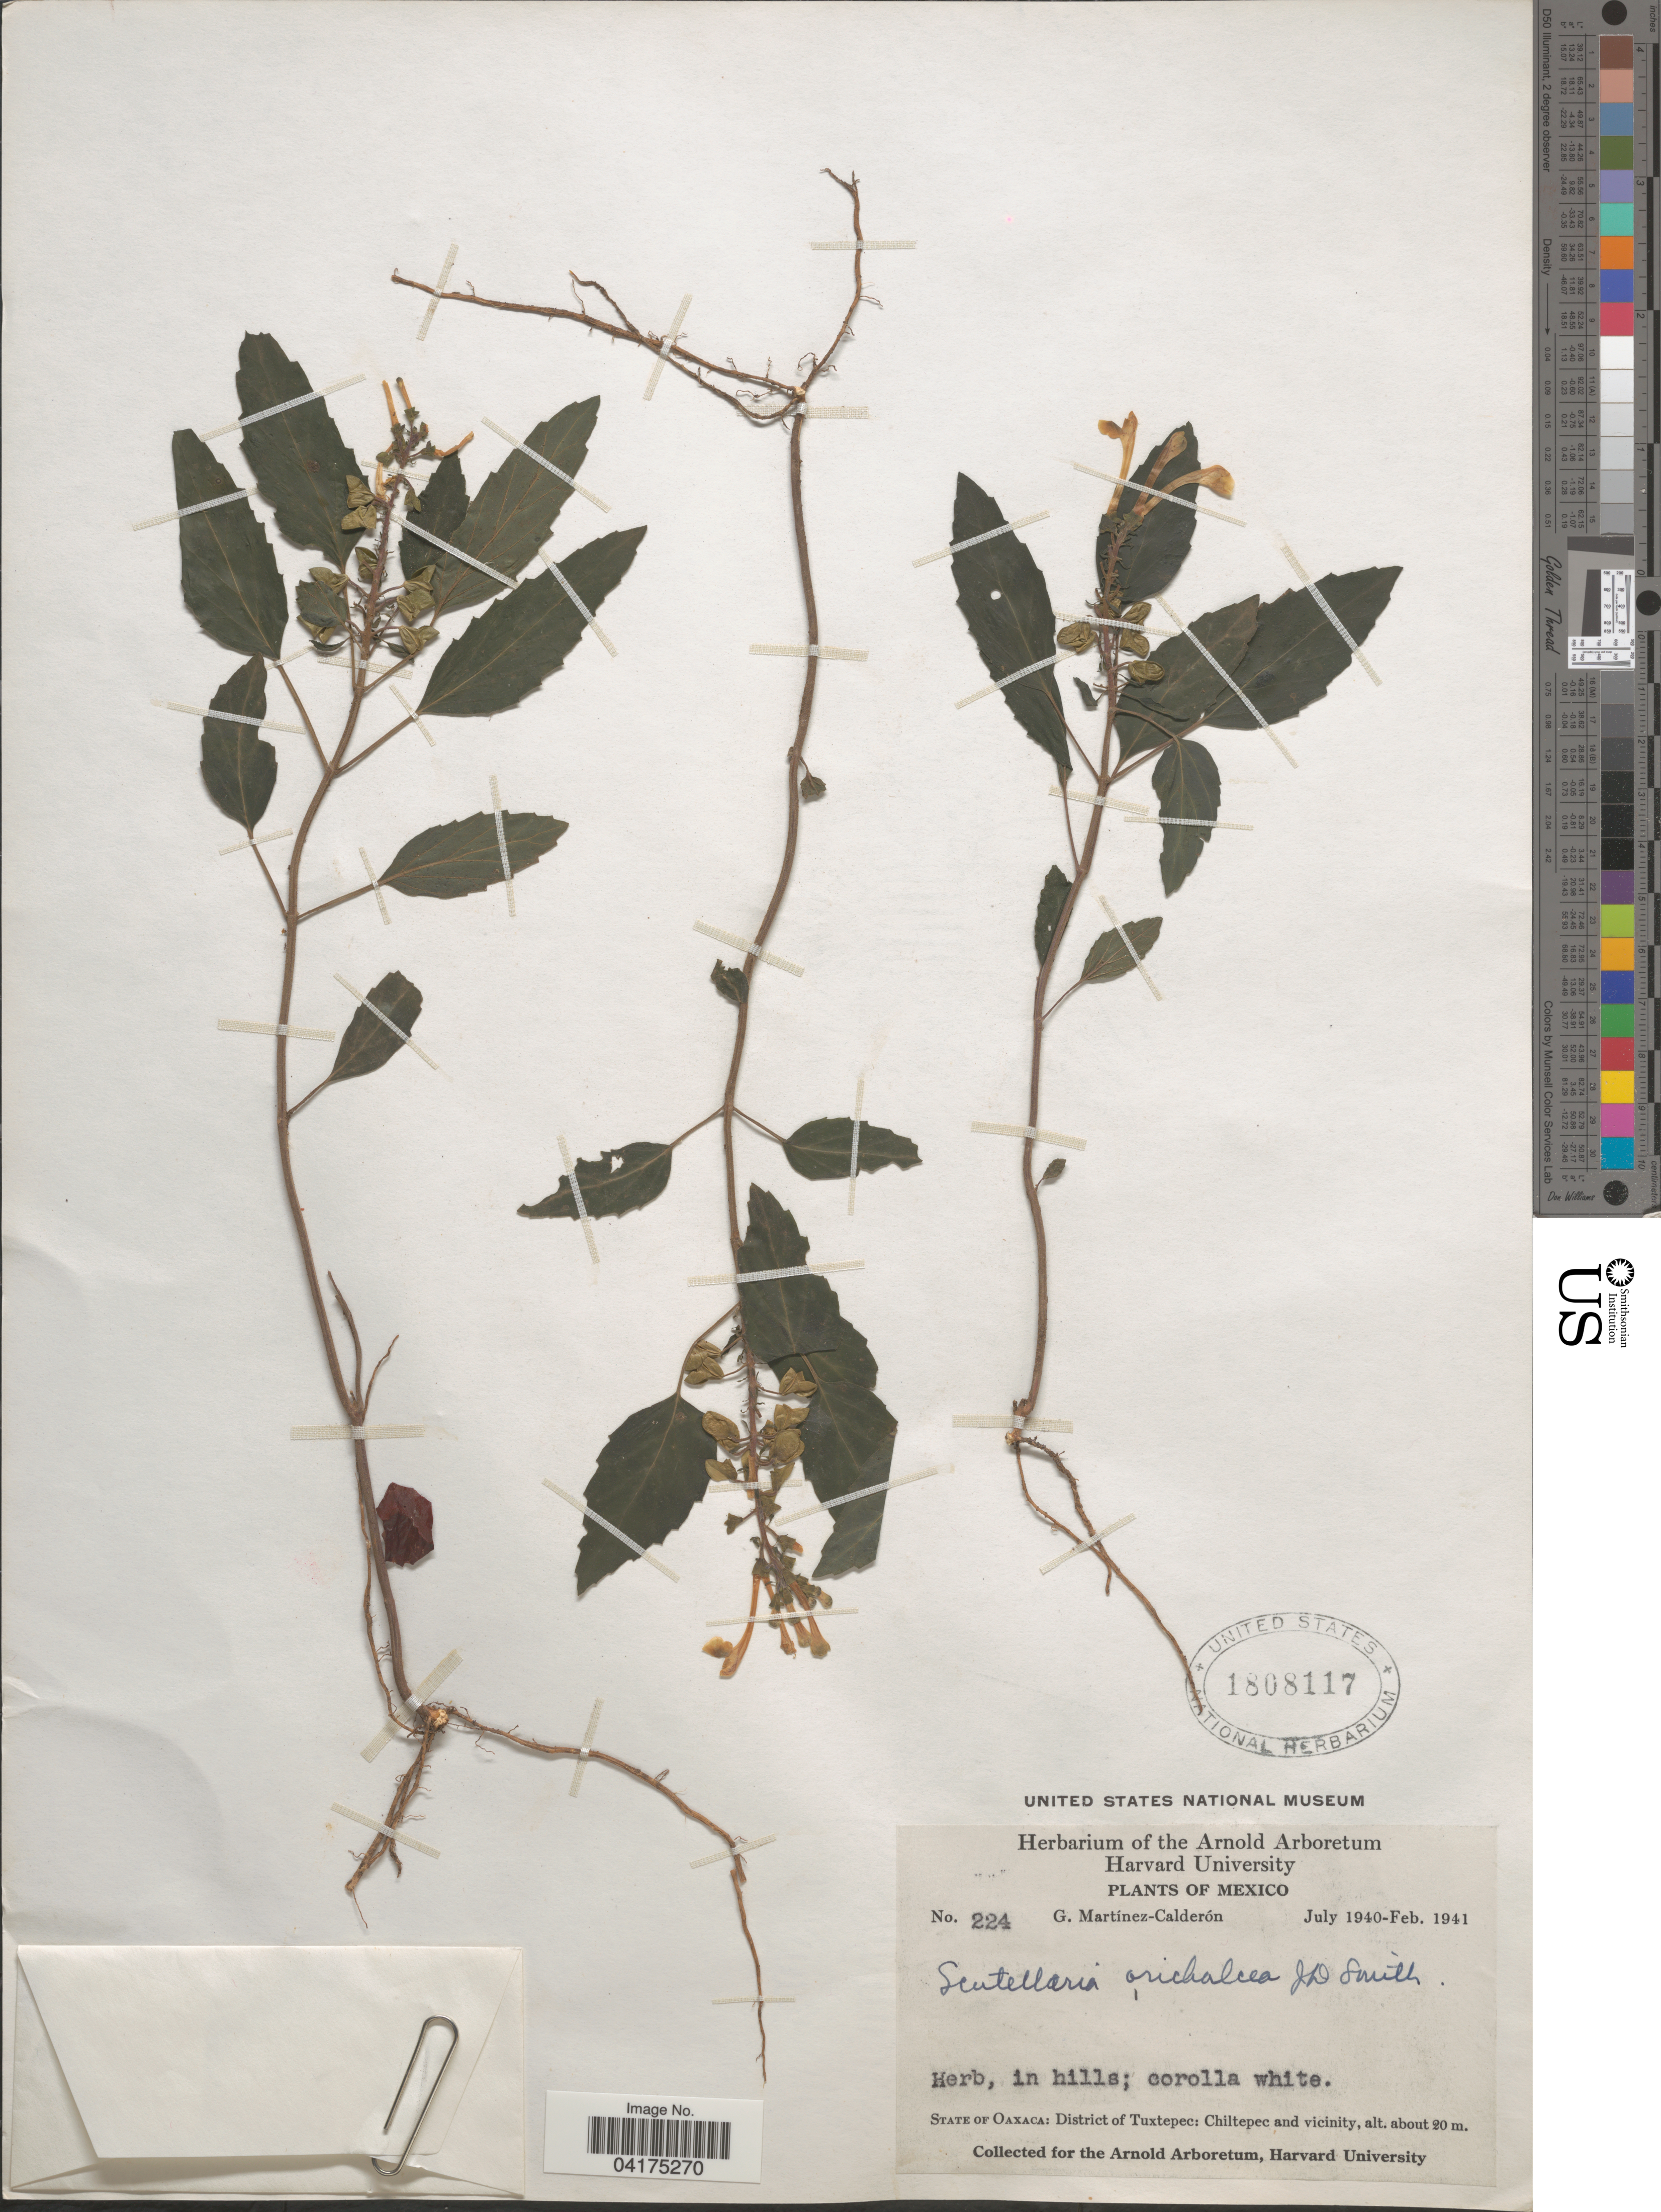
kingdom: Plantae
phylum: Tracheophyta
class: Magnoliopsida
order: Lamiales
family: Lamiaceae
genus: Scutellaria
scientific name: Scutellaria orichalcea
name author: Donn. Sm.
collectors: G. Martinez-C.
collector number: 224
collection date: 1940-07/1941-02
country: Mexico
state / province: Oaxaca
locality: District of Tuxtepec: Chiltepec and vicinity.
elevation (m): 20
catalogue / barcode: US 1808117